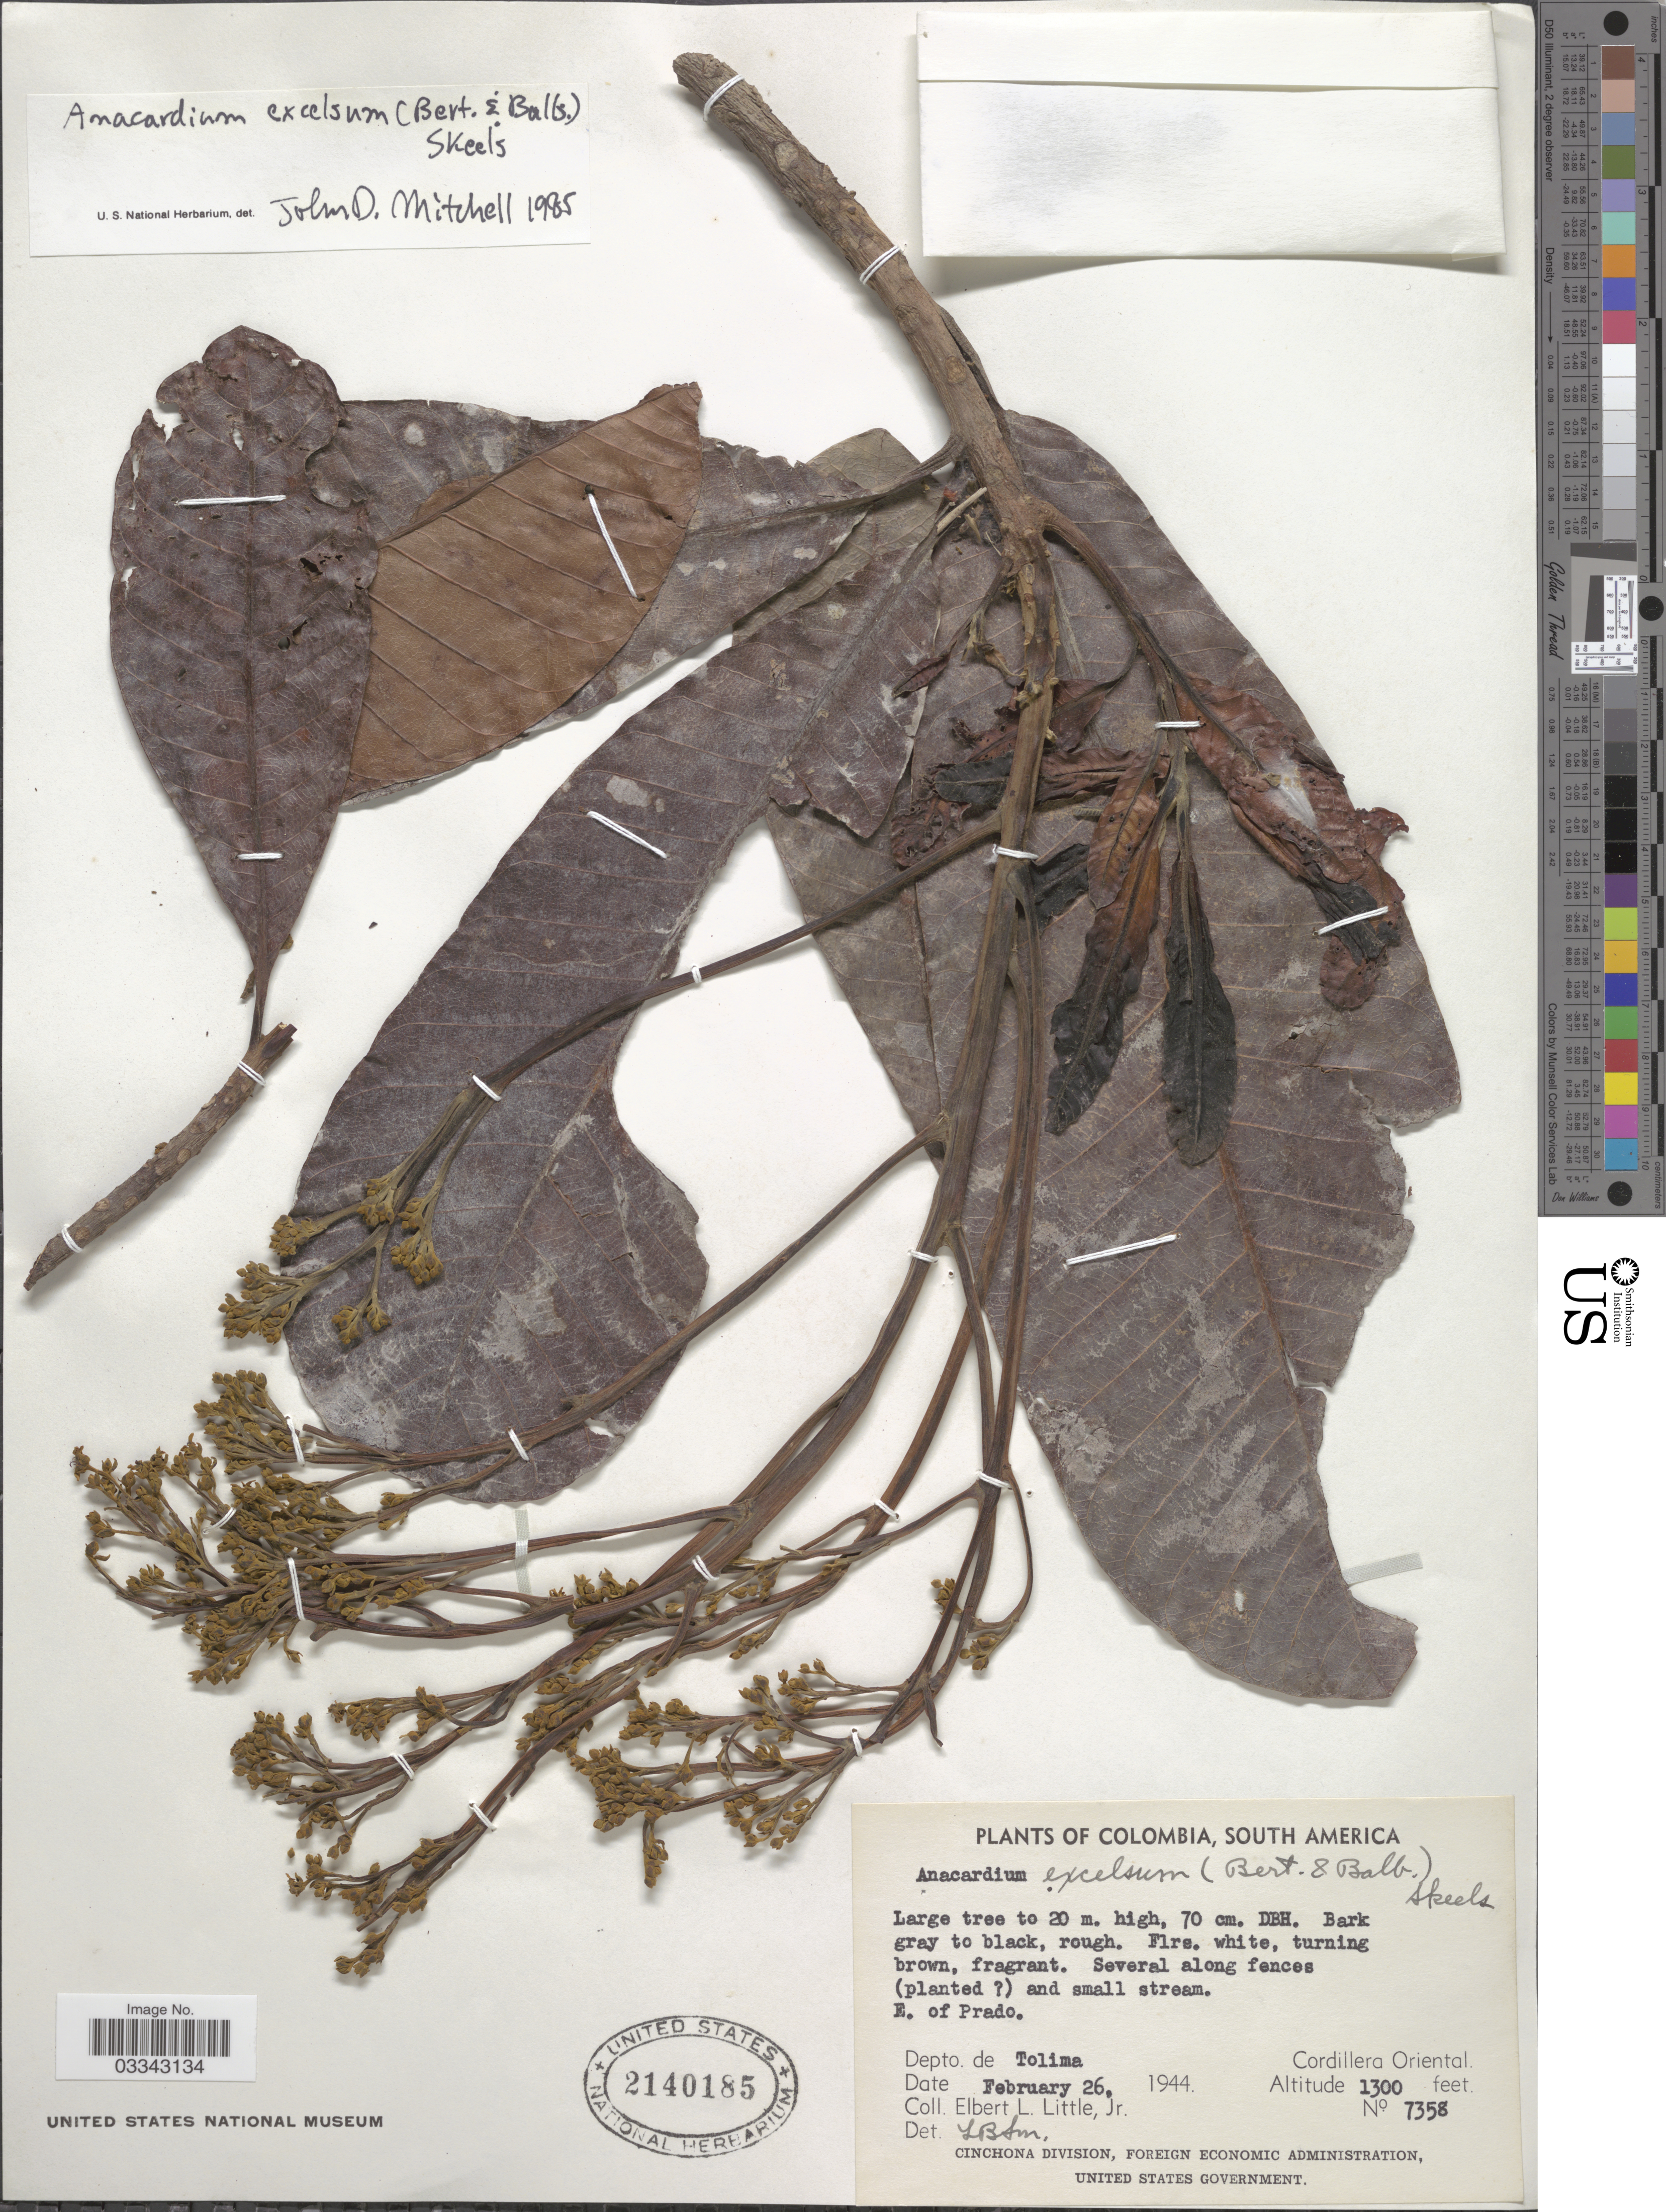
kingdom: Plantae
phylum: Tracheophyta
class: Magnoliopsida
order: Sapindales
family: Anacardiaceae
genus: Anacardium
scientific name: Anacardium excelsum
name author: (Kunth) Skeels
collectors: E. L. Little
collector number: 7358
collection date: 1944-02-26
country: Colombia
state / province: Tolima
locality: E. of Prado. Depto. de Tolima. Cordillera Oriental.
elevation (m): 396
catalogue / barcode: US 2140185